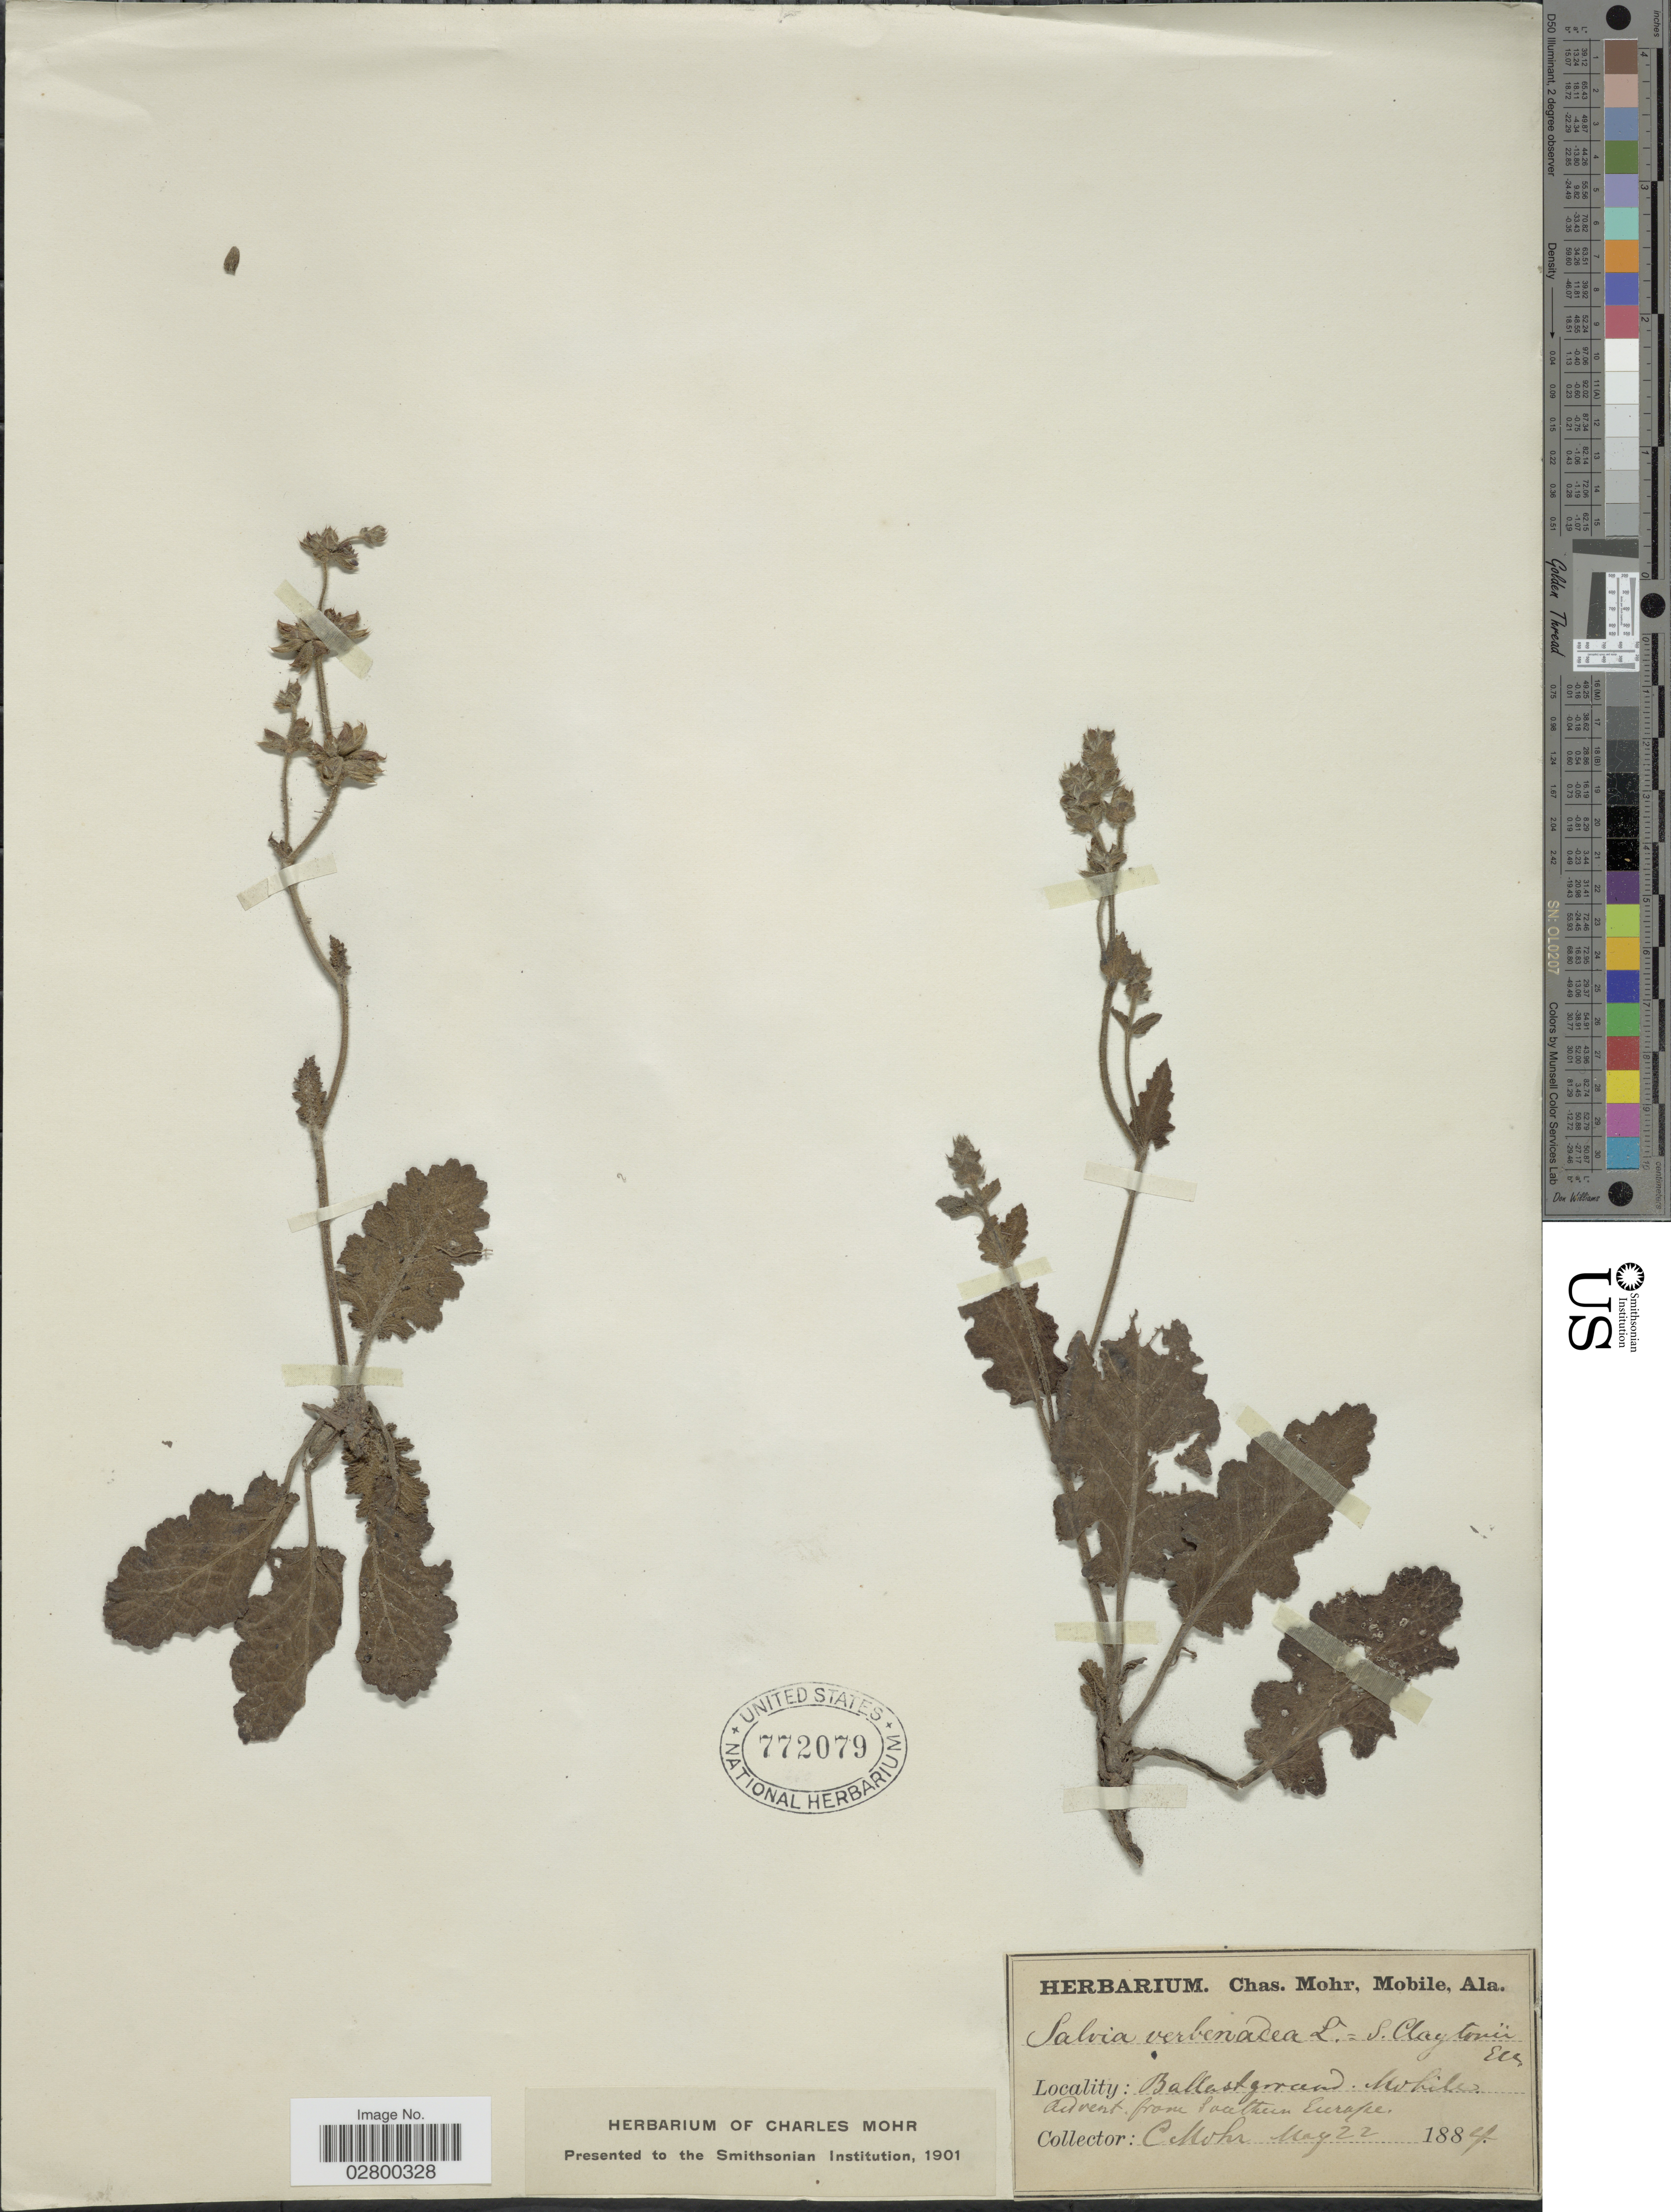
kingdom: Plantae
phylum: Tracheophyta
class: Magnoliopsida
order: Lamiales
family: Lamiaceae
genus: Salvia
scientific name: Salvia verbenacea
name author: L.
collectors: Mohr, C. T. (herbarium)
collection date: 1884-05-22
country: United States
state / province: Alabama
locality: Ballast ground, Mobile.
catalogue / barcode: US 772079